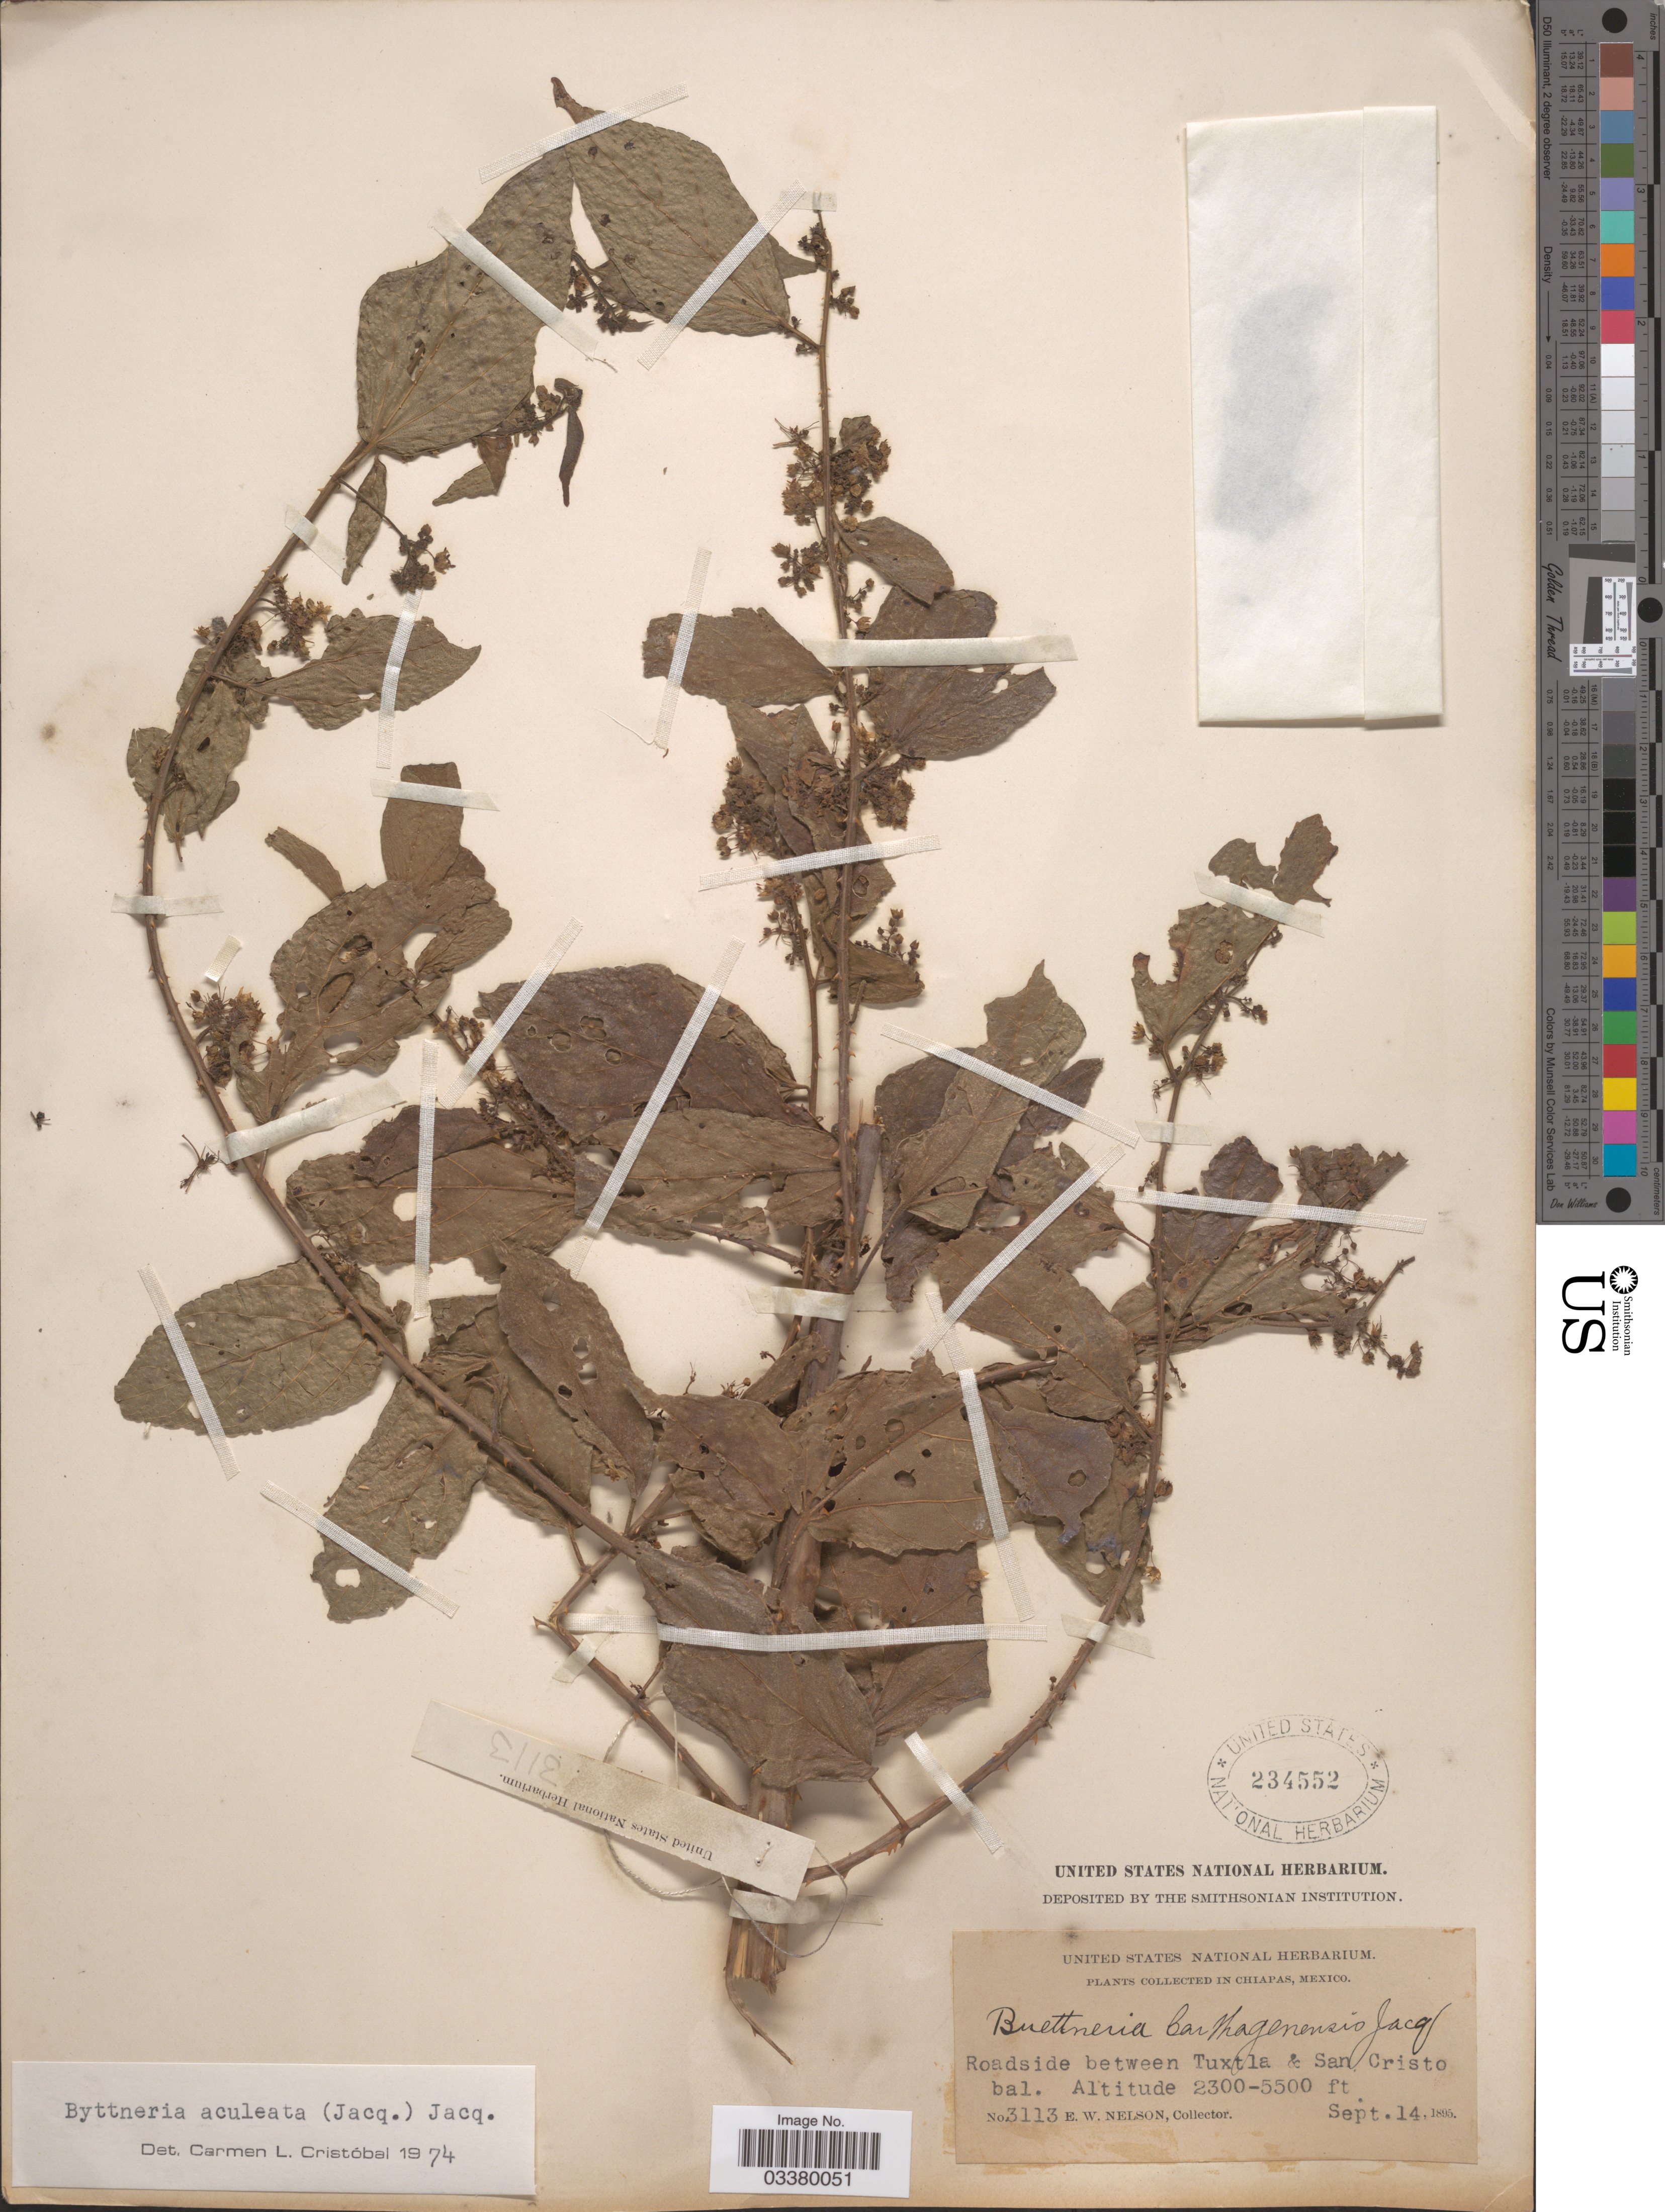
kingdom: Plantae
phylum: Tracheophyta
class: Magnoliopsida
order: Malvales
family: Malvaceae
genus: Byttneria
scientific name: Byttneria aculeata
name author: (Jacq.) Jacq.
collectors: E. W. Nelson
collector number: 3113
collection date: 1895-09-14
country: Mexico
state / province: Chiapas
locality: Roadside between Tuxtla & San Cristobal.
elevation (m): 701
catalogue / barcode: US 234552